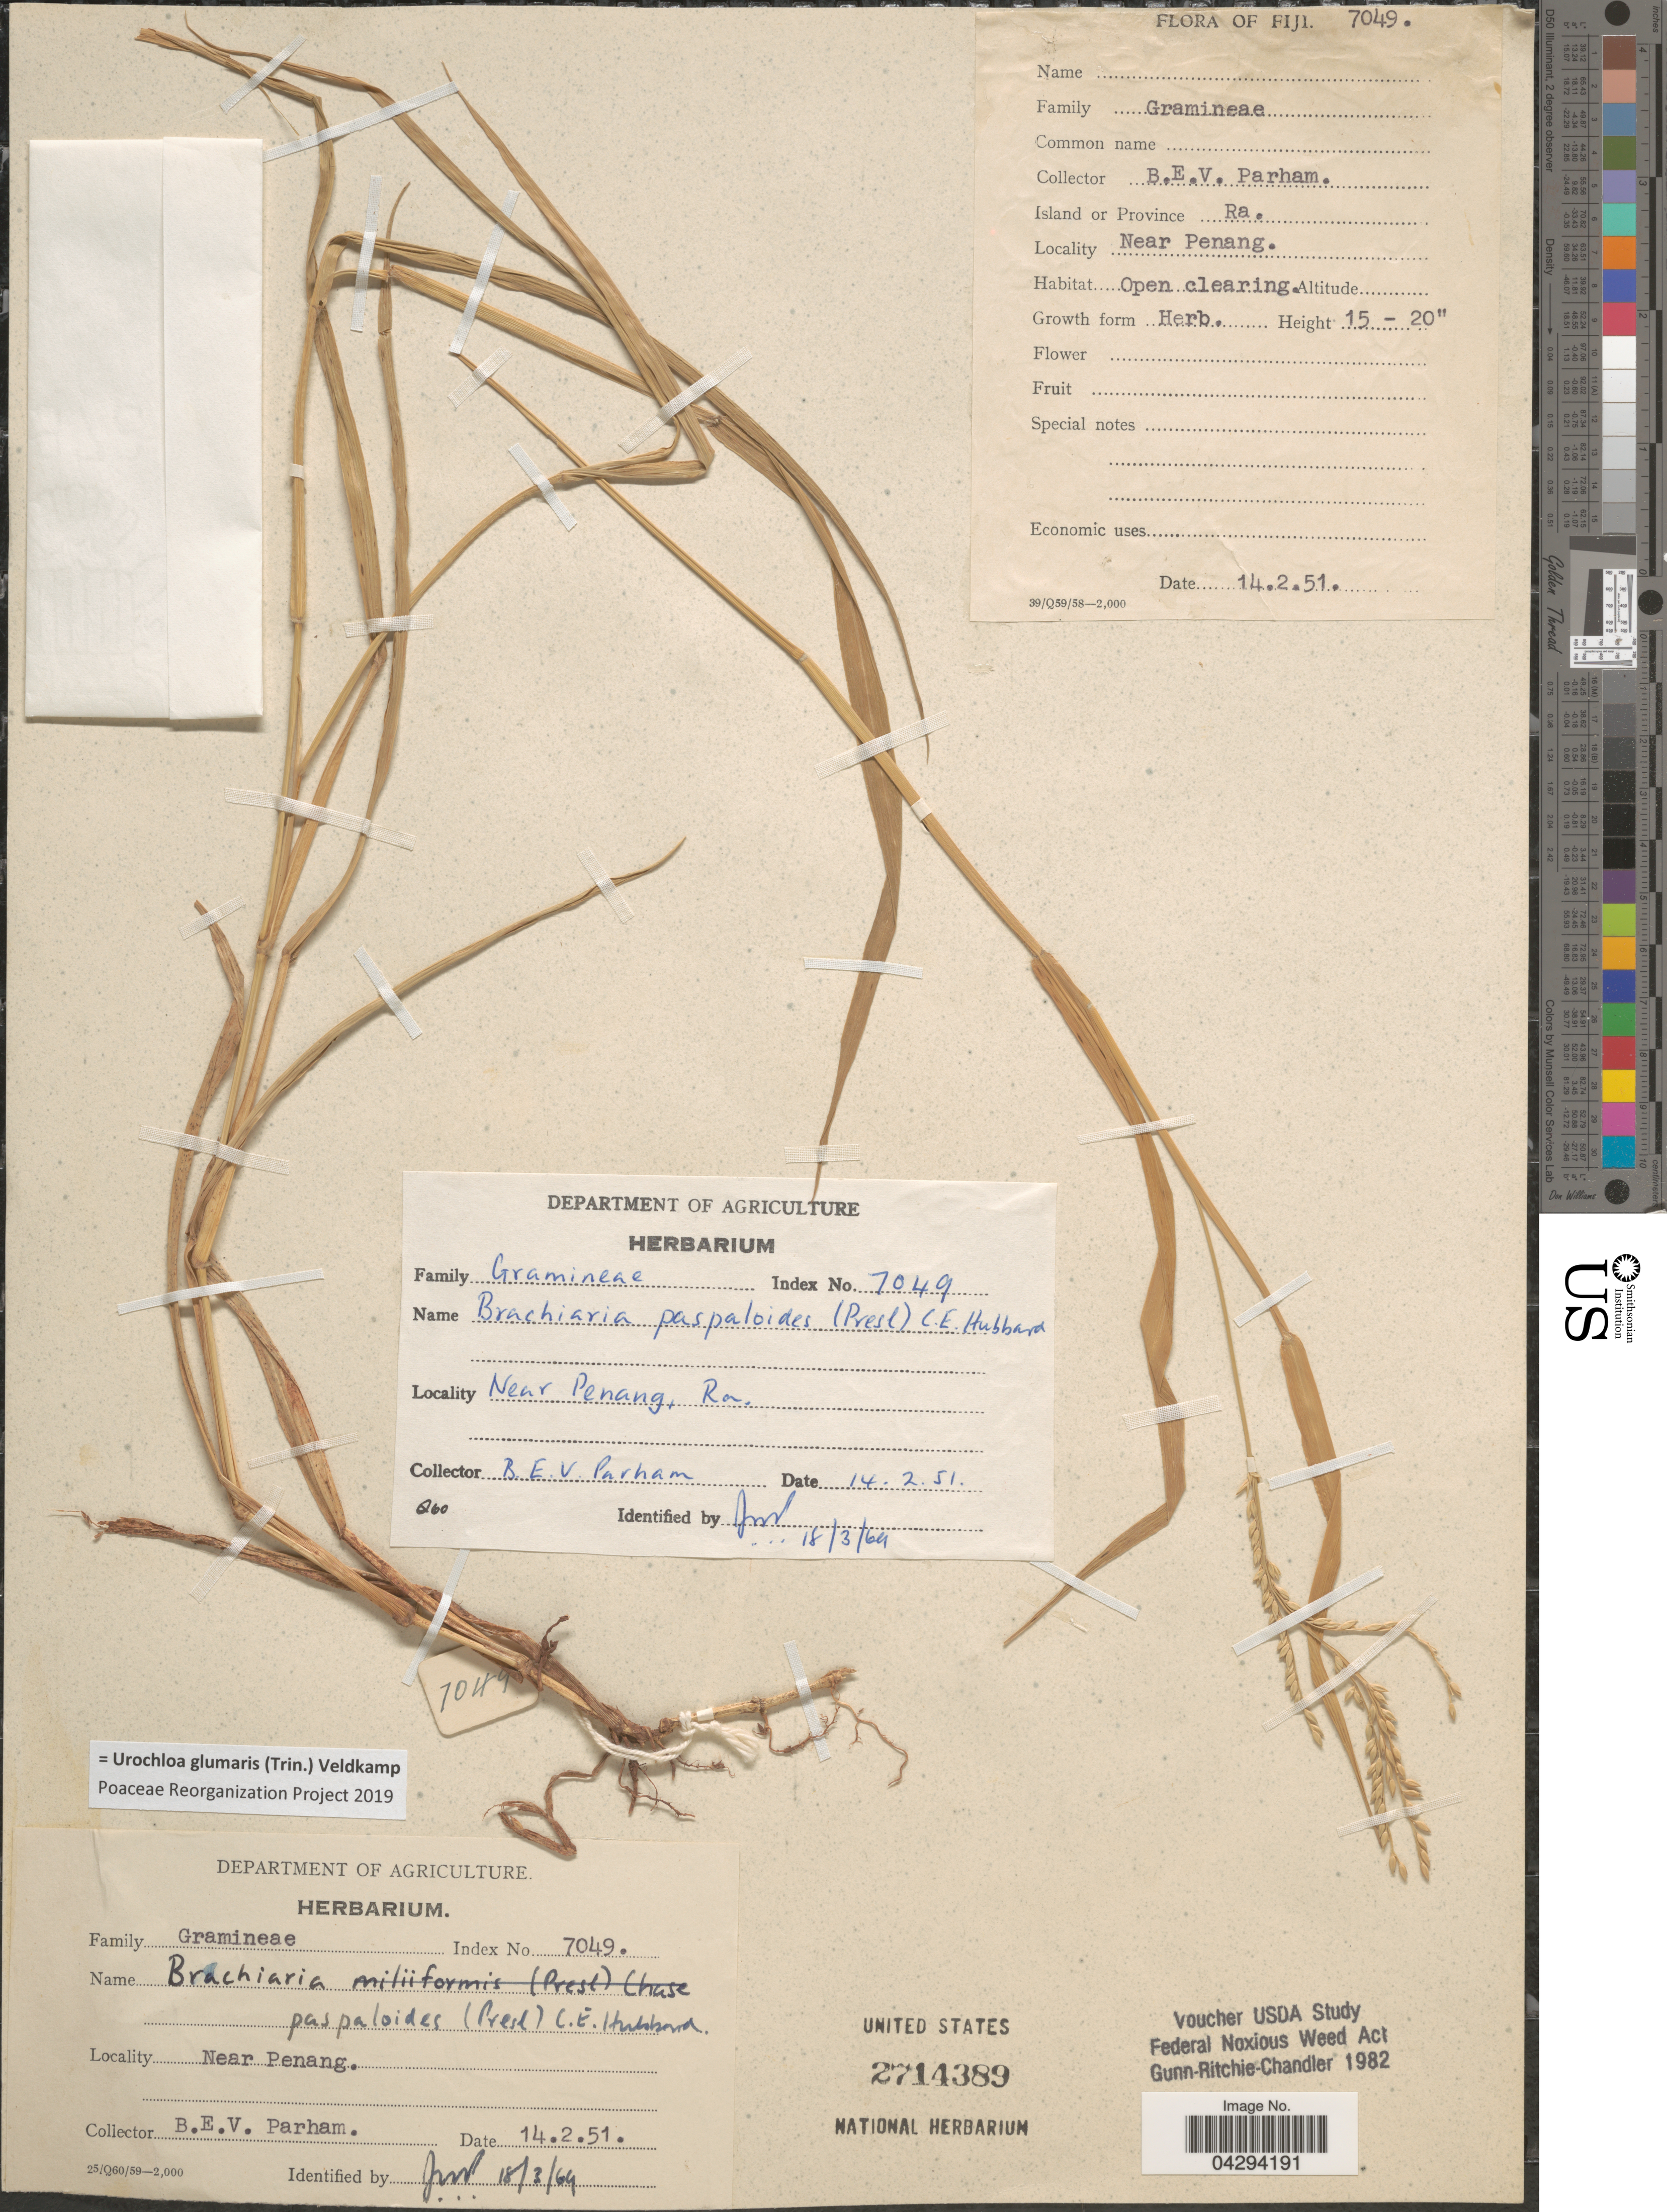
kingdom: Plantae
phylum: Tracheophyta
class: Liliopsida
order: Poales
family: Poaceae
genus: Urochloa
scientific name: Urochloa glumaris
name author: (Trin.) Veldkamp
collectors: B. E. Parham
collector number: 7049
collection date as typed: Transcribed d/m/y: 14/2/51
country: Fiji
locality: Island or Province Ra. Near Penang.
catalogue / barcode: US 2714389